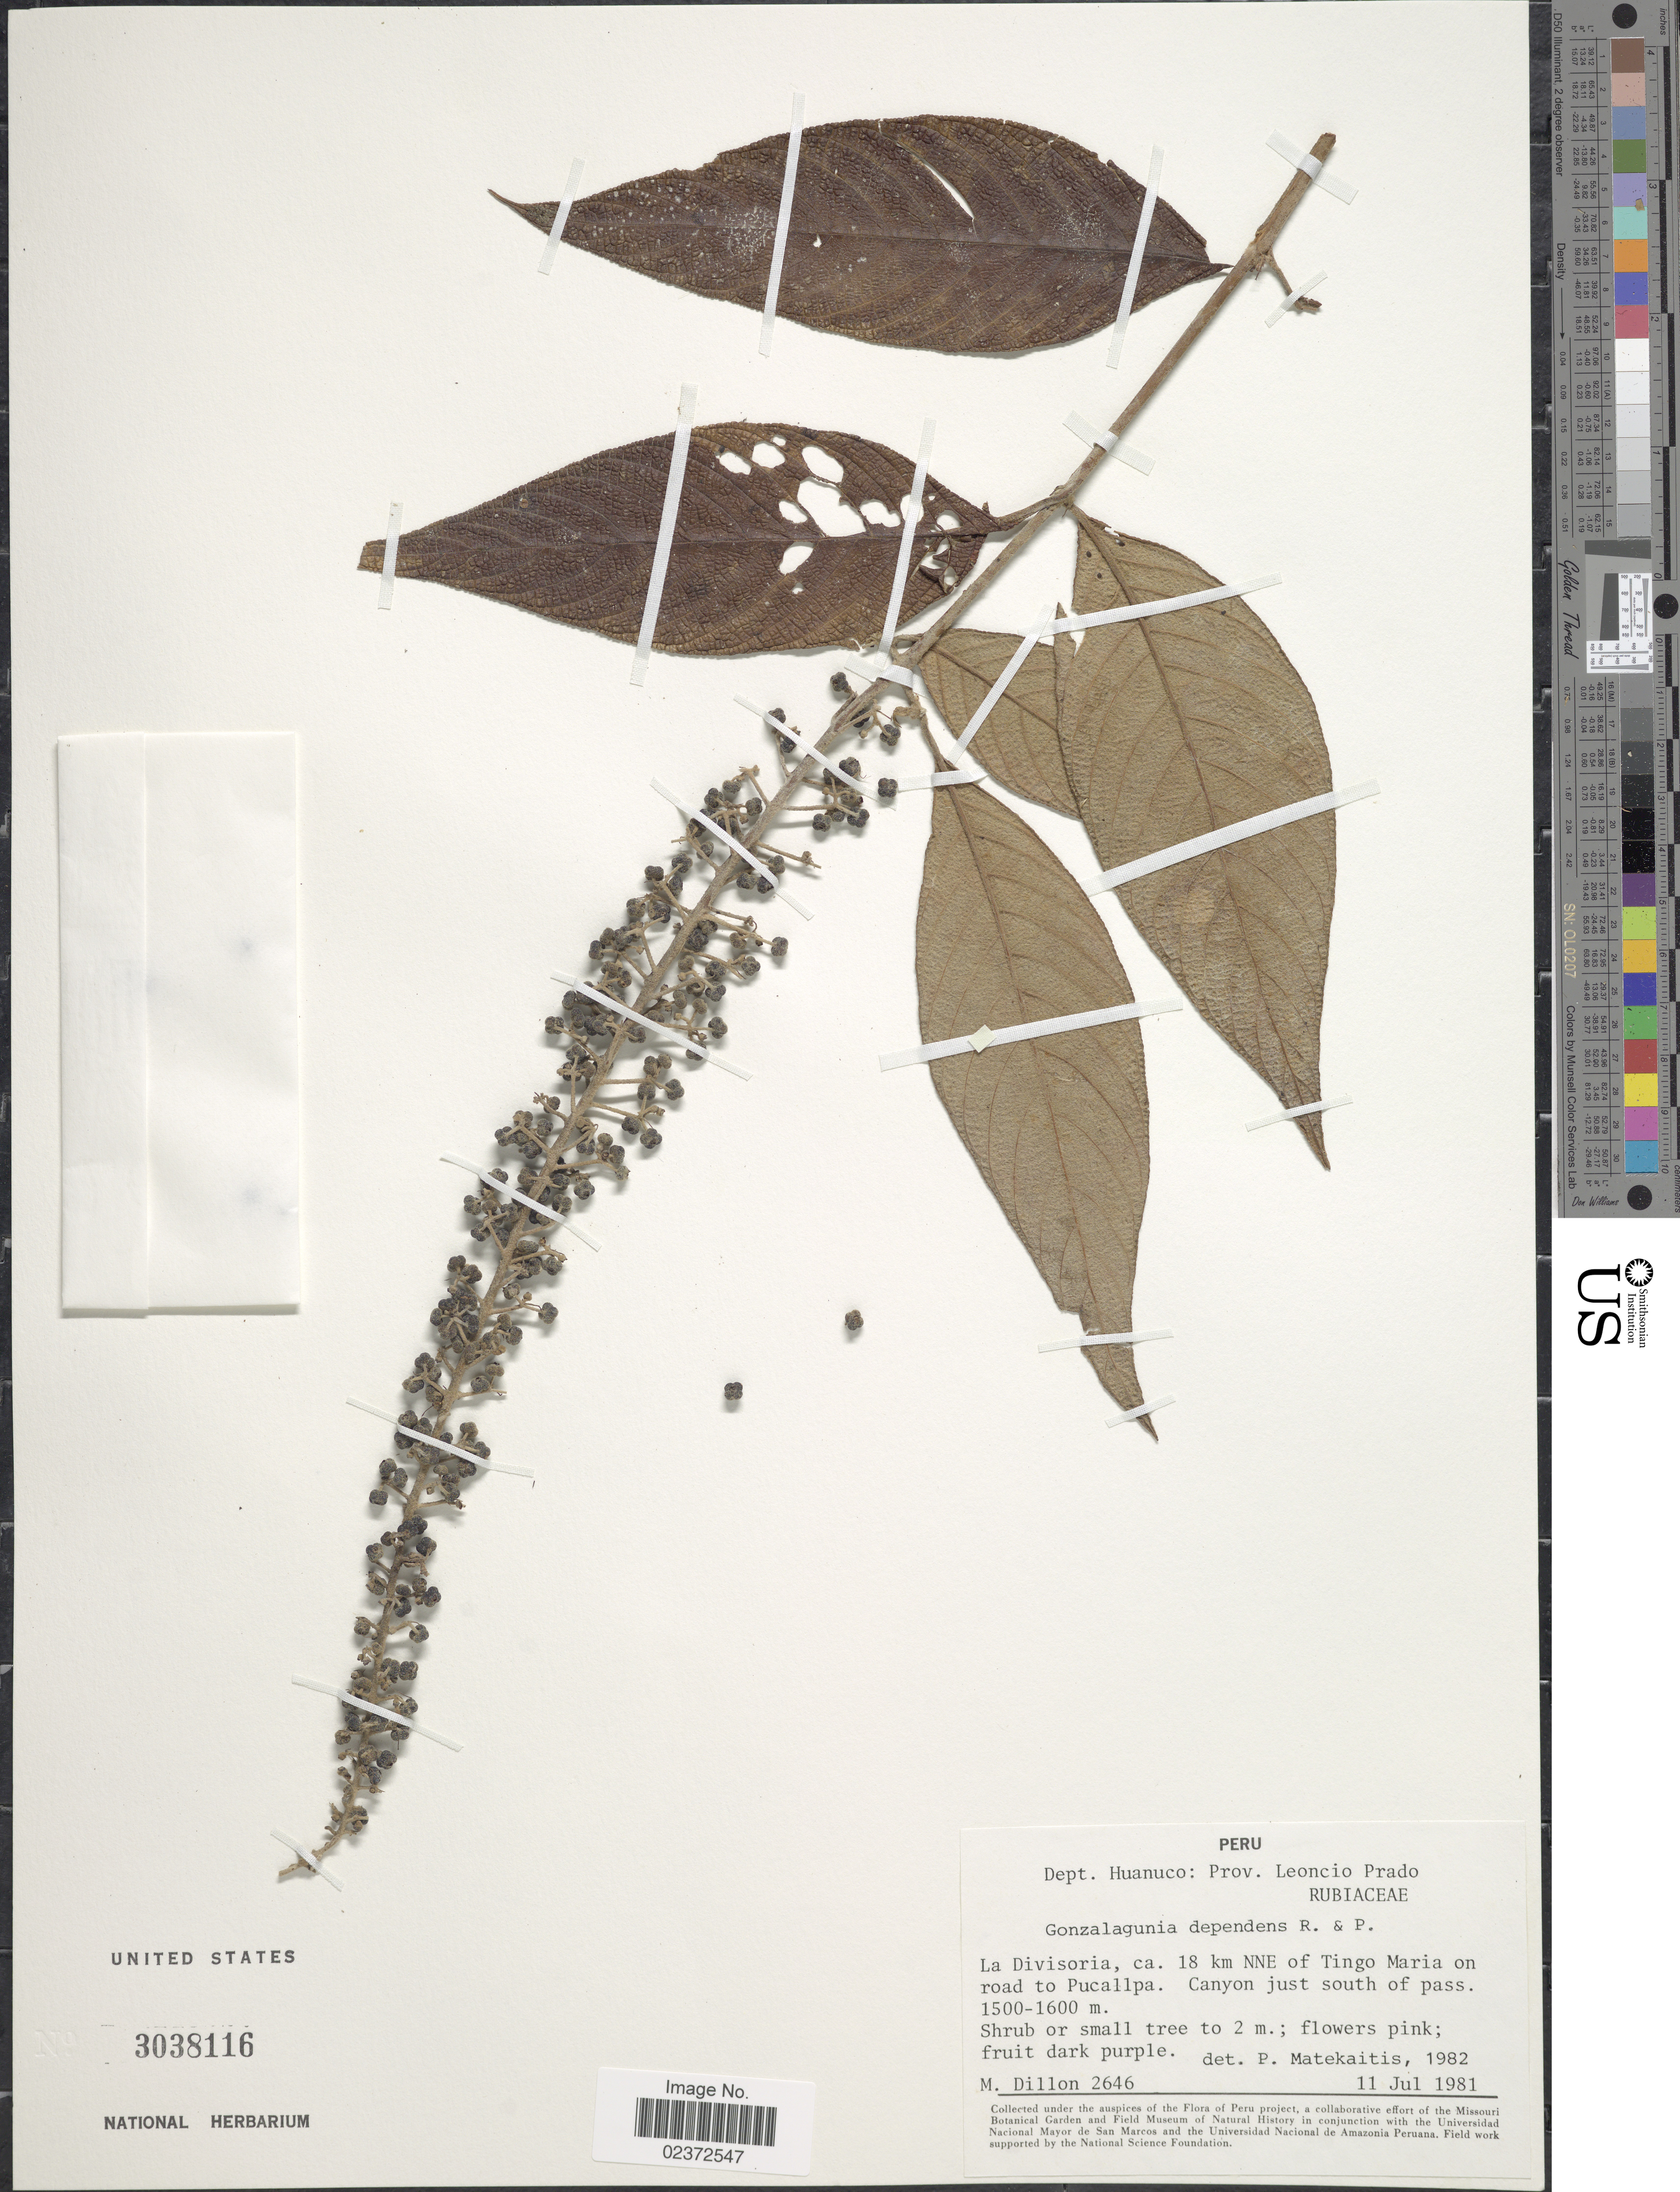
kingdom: Plantae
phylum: Tracheophyta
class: Magnoliopsida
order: Gentianales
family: Rubiaceae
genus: Gonzalagunia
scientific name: Gonzalagunia dependens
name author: Ruiz & Pav.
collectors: M. O. Dillon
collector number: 2646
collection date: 1981-07-11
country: Peru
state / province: Huánuco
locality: prov. Leoncio Prado, La Divisoria, ca. 18 km NNE of Tingo Maria on road to Pucallpa. Canyon just south of Pass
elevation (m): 1500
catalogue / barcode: US 3038116